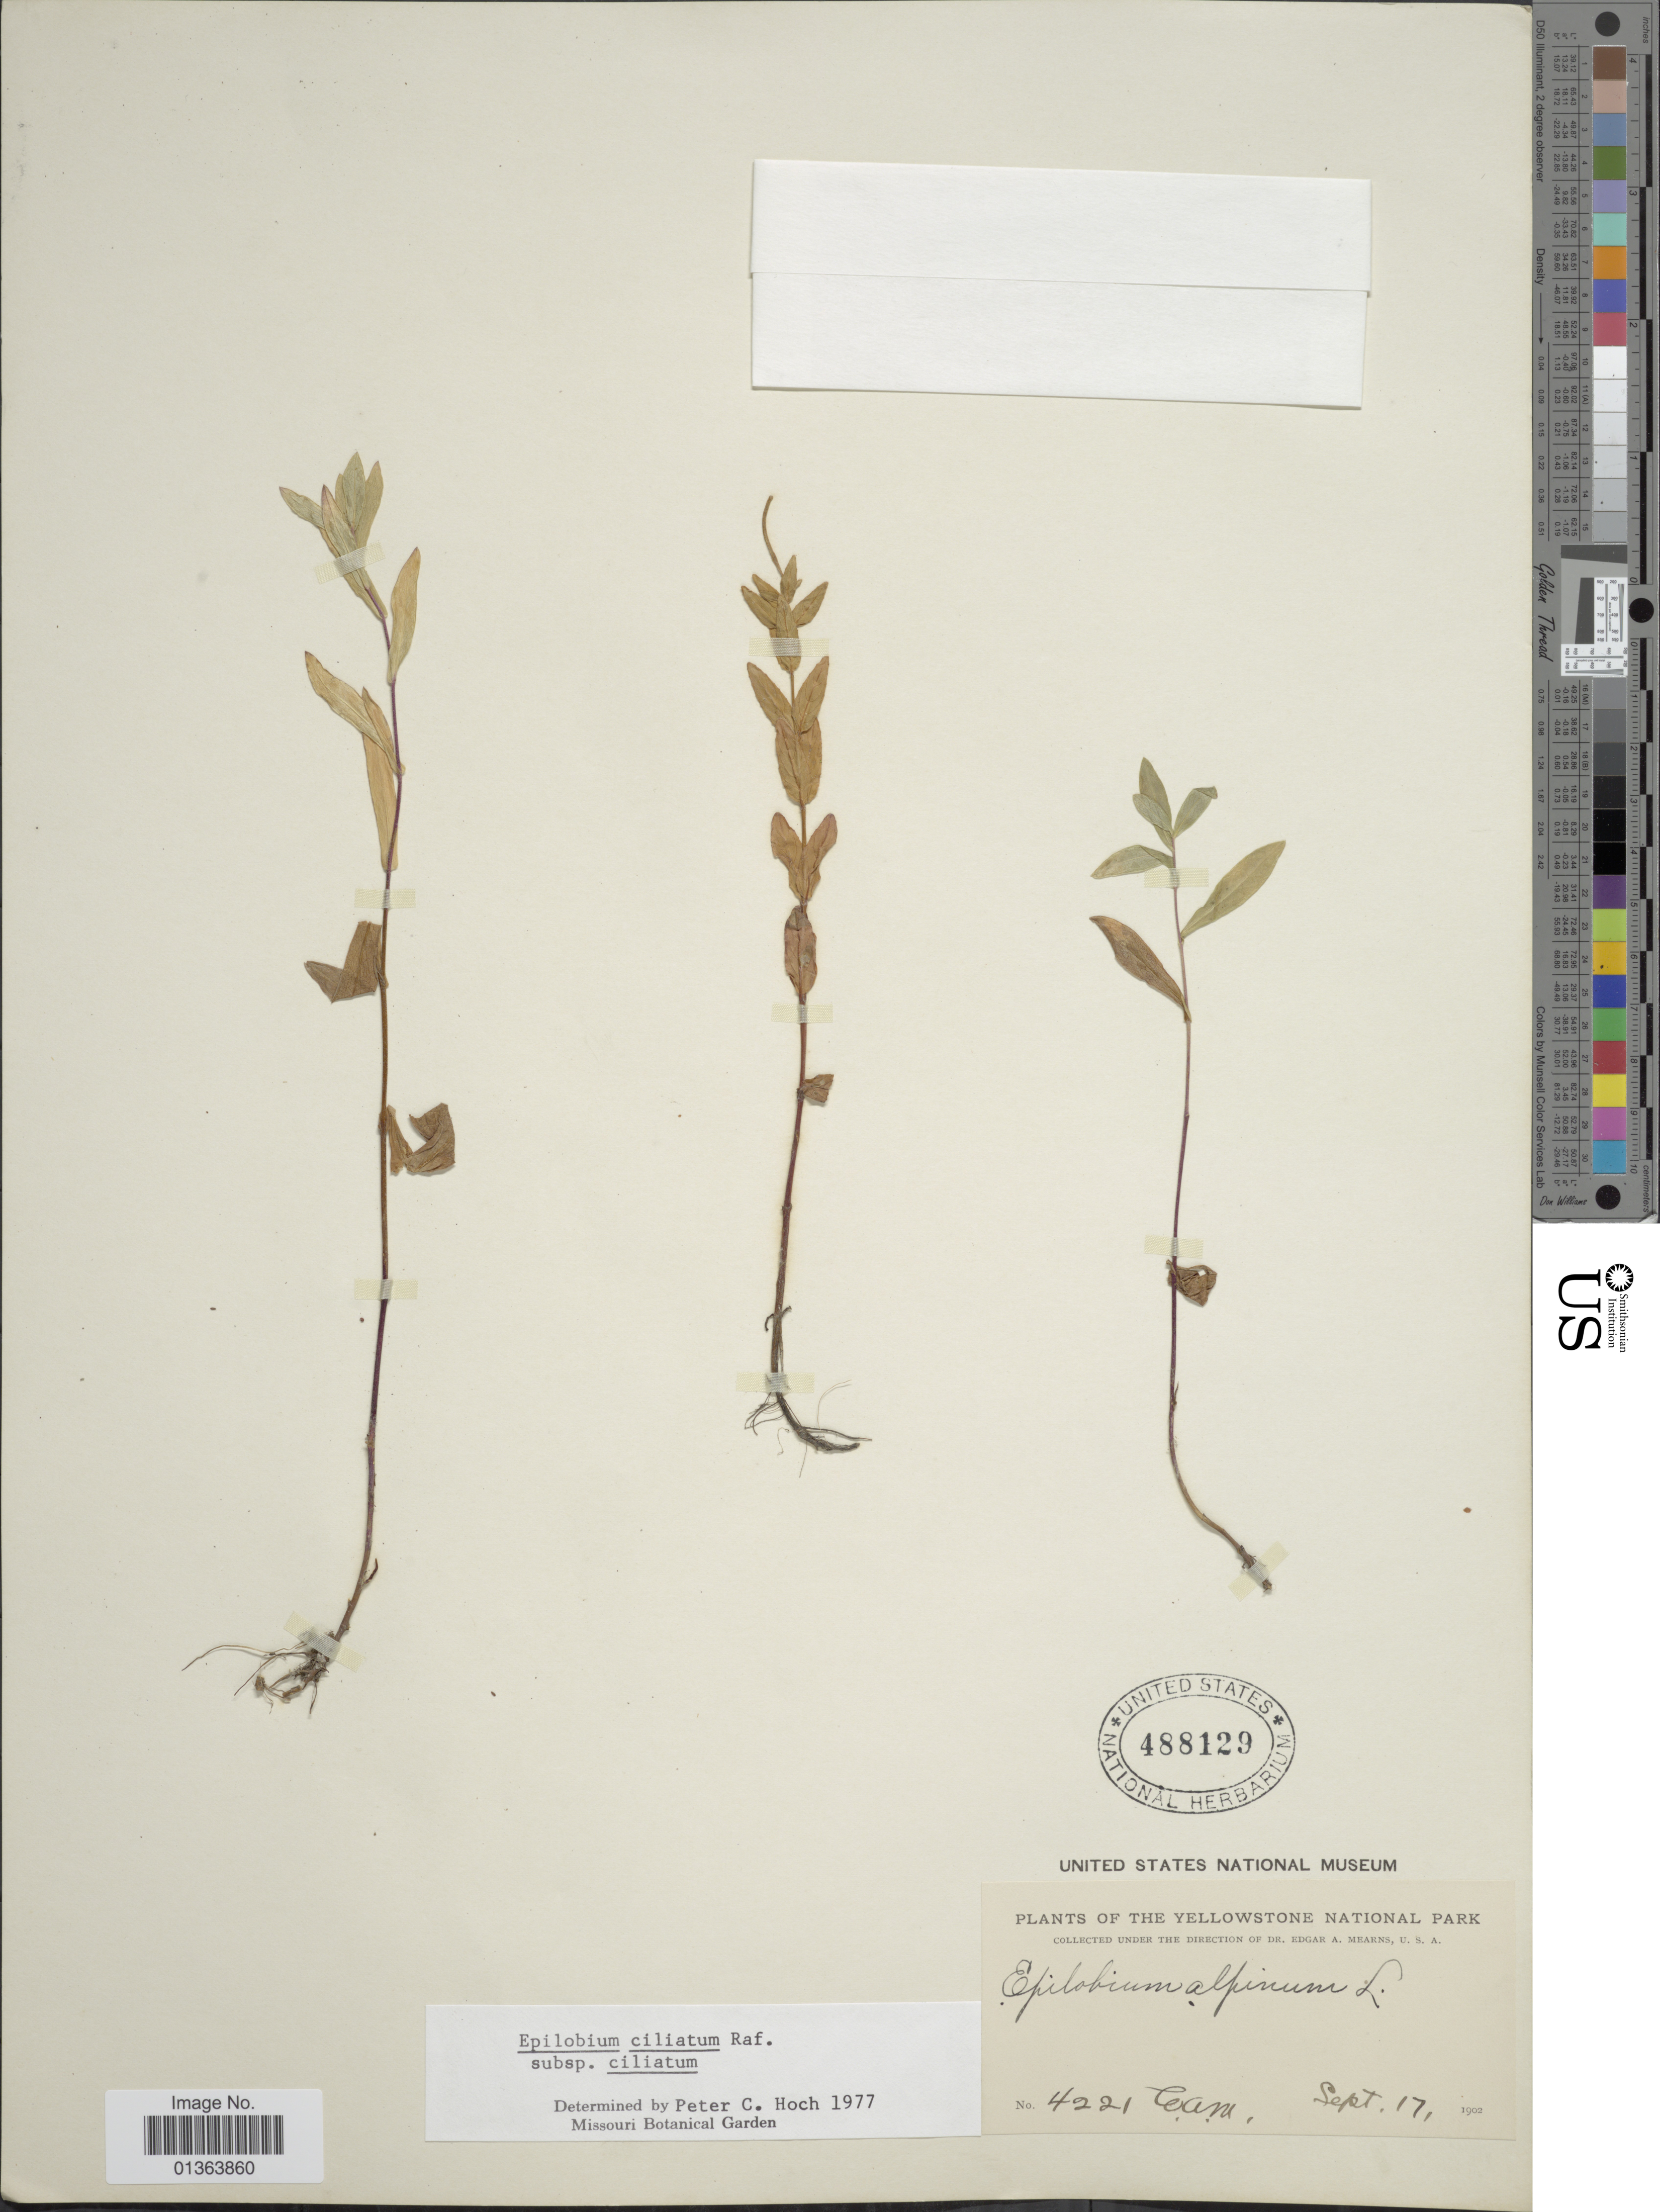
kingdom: Plantae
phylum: Tracheophyta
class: Magnoliopsida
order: Myrtales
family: Onagraceae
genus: Epilobium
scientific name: Epilobium ciliatum subsp. ciliatum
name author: Raf.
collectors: E. A. Mearns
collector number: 4221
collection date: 1902-09-17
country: United States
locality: Yellowstone National Park.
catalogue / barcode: US 488129